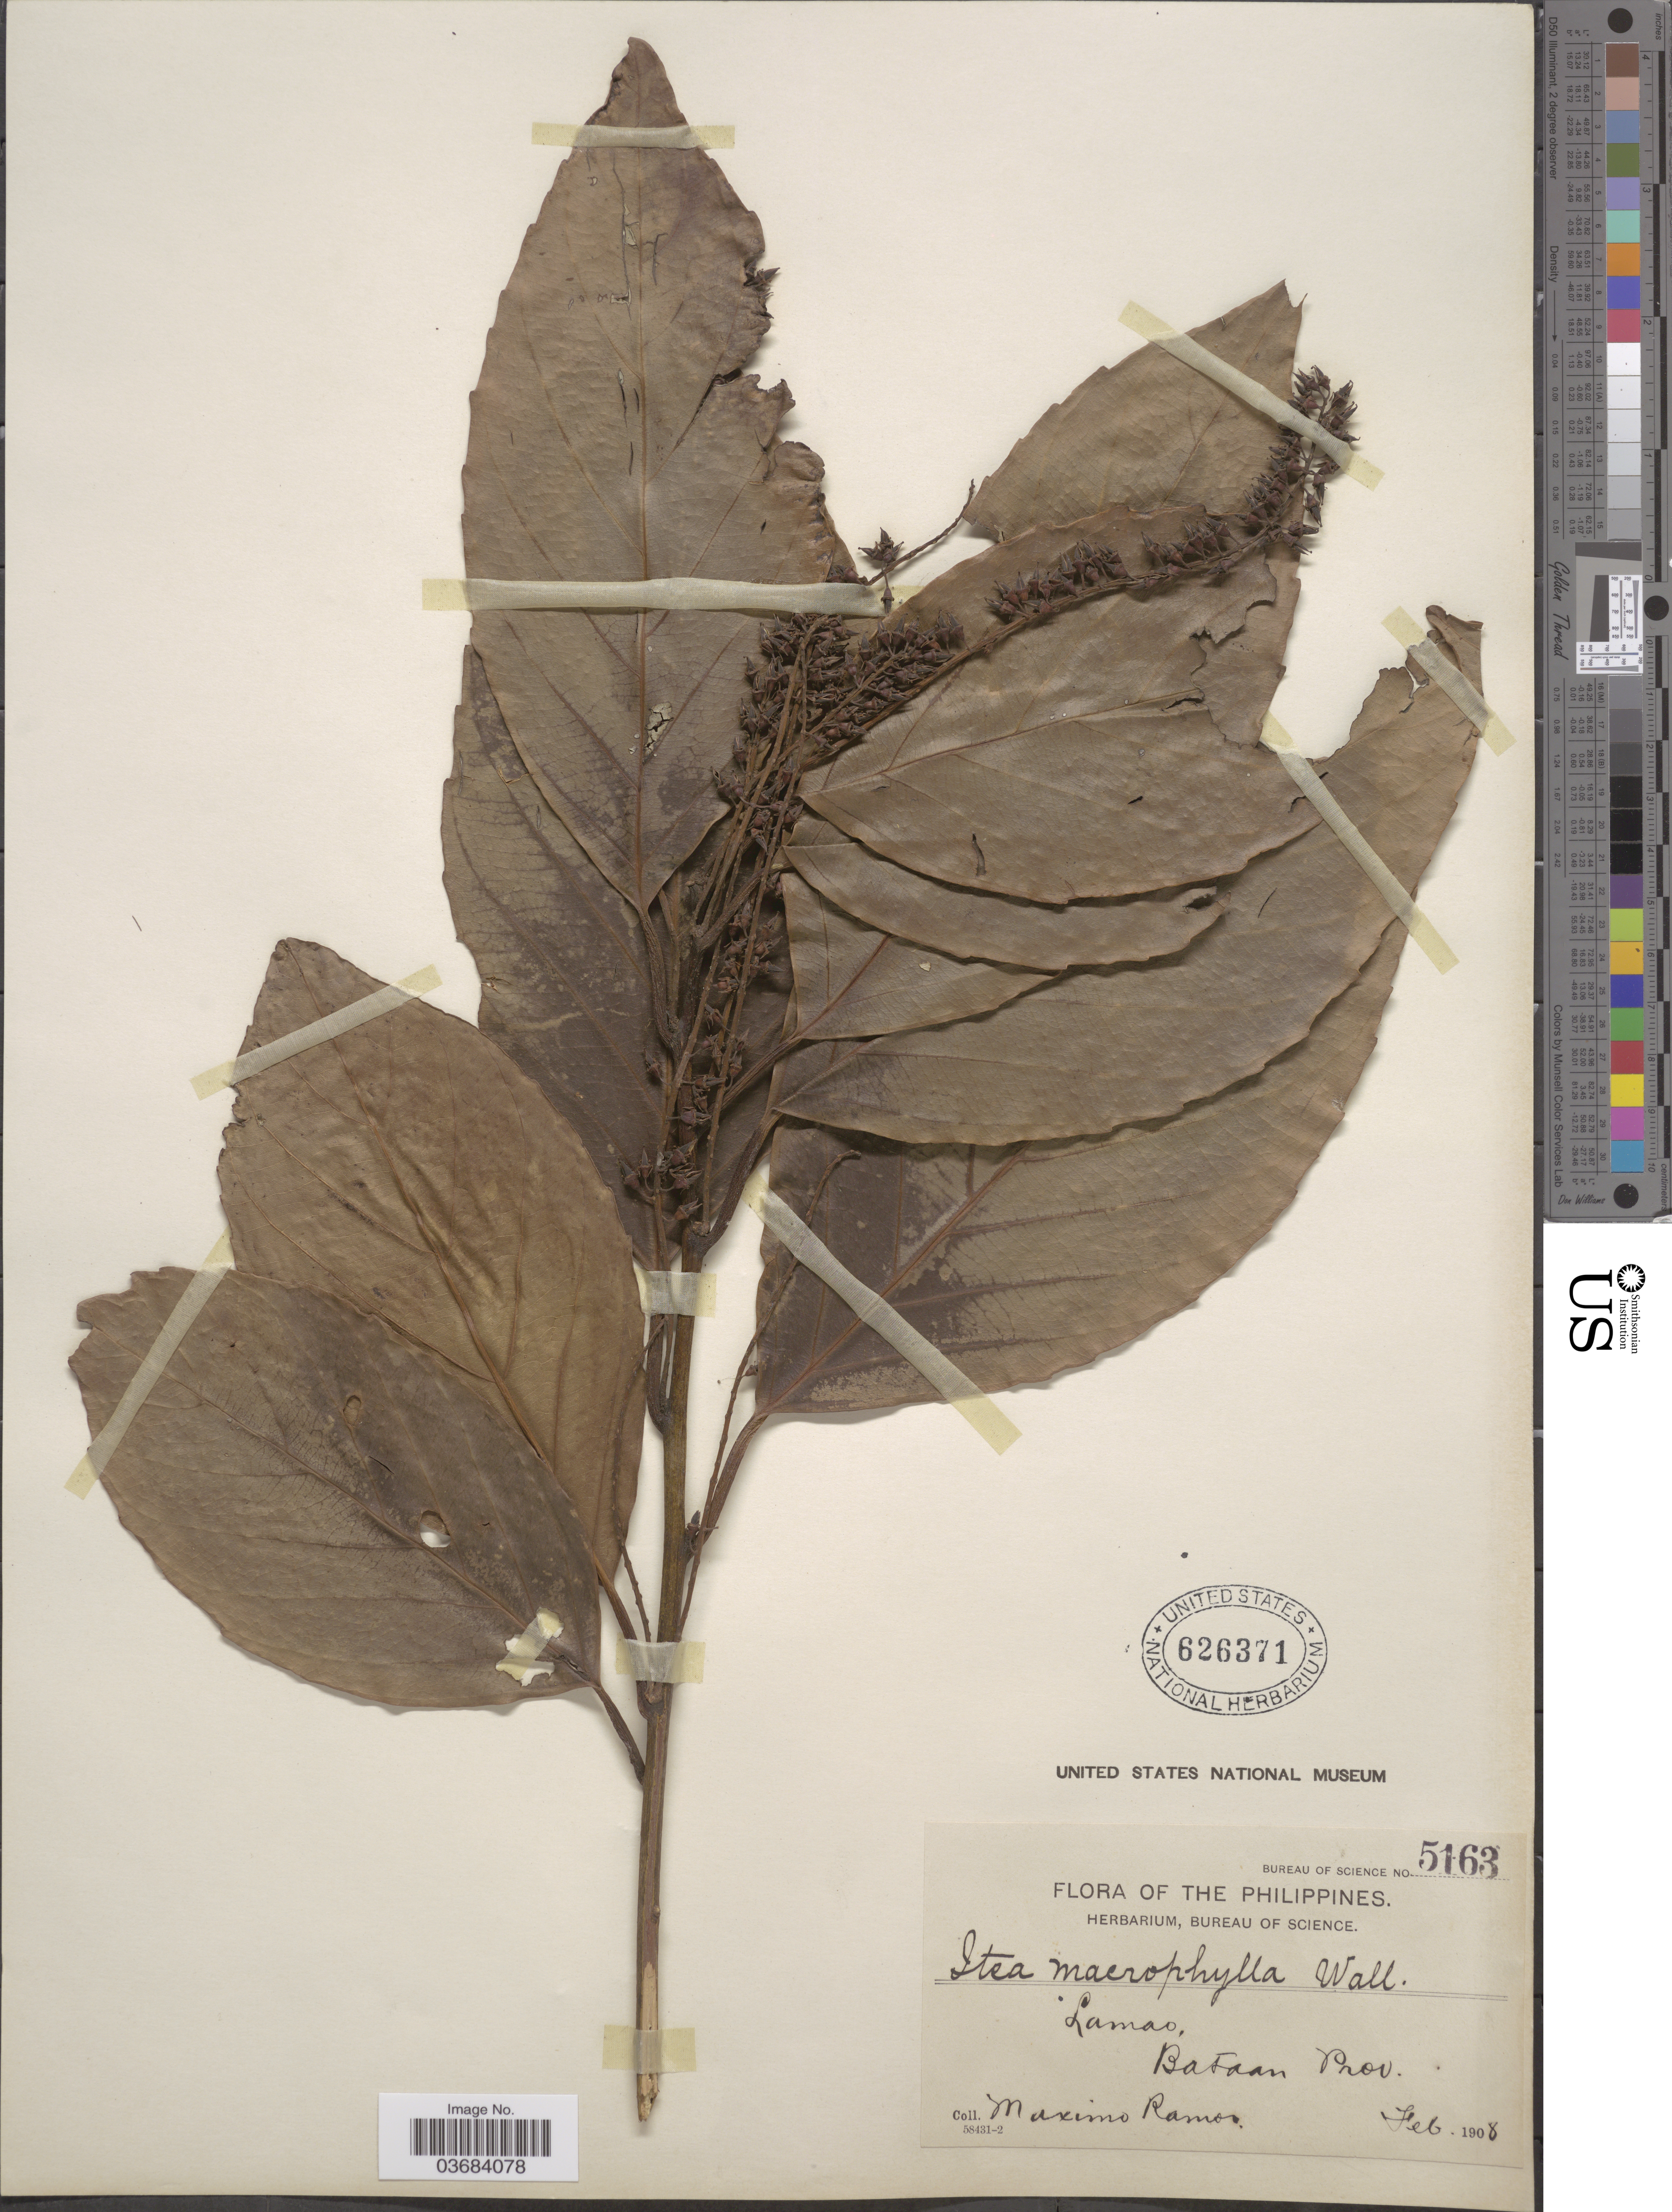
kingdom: Plantae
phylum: Tracheophyta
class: Magnoliopsida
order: Saxifragales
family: Iteaceae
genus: Itea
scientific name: Itea macrophylla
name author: Wall.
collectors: M. Ramos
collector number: Bureau of Science 5163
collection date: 1908-02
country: Philippines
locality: Lamao, Bataan Prov.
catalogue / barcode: US 626371